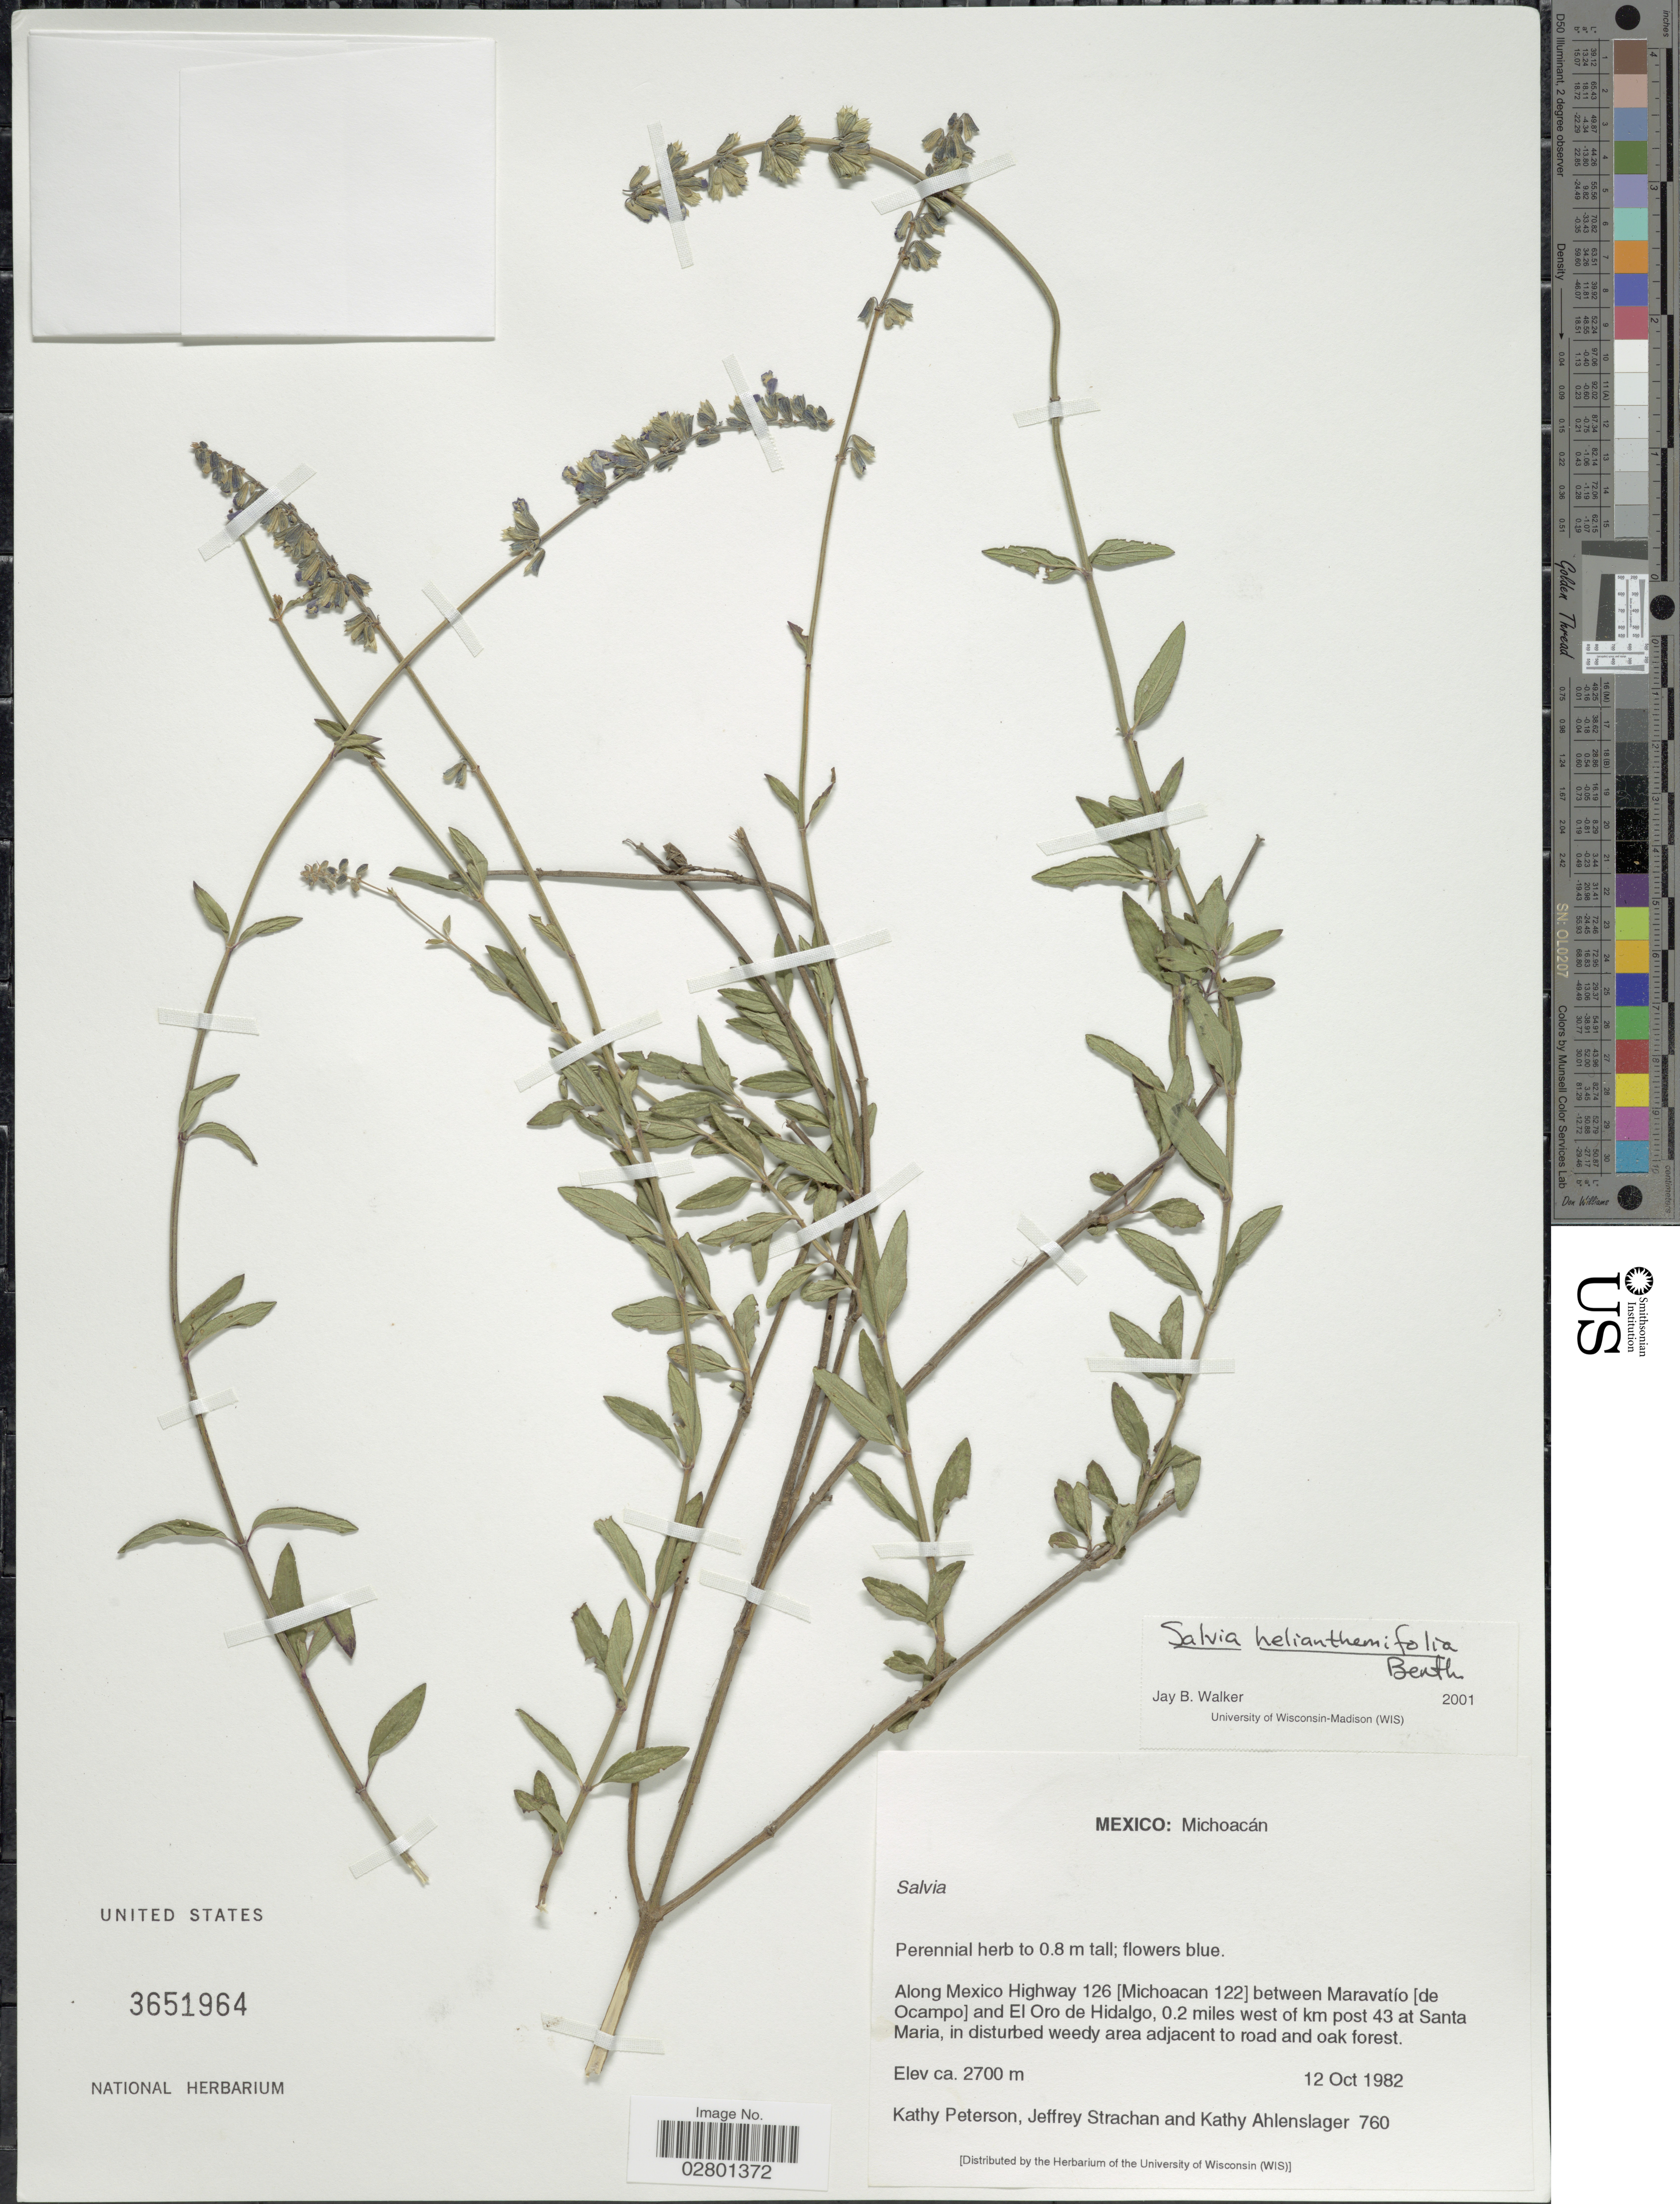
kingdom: Plantae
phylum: Tracheophyta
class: Magnoliopsida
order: Lamiales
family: Lamiaceae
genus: Salvia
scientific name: Salvia helianthemifolia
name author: Benth.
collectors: K. Peterson, J. Strachan & K. Ahlenslager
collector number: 760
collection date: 1982-10-12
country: Mexico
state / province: Michoacán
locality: Along Mexico Highway 126 [Michoacan 122] between Maravatío [de Ocampo] and El Oro de Hidalgo, 0.2 miles west of km post 43 at Santa Maria, in disturbed weedy area adjacent to road and oak forest.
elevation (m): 2700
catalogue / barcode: US 3651964